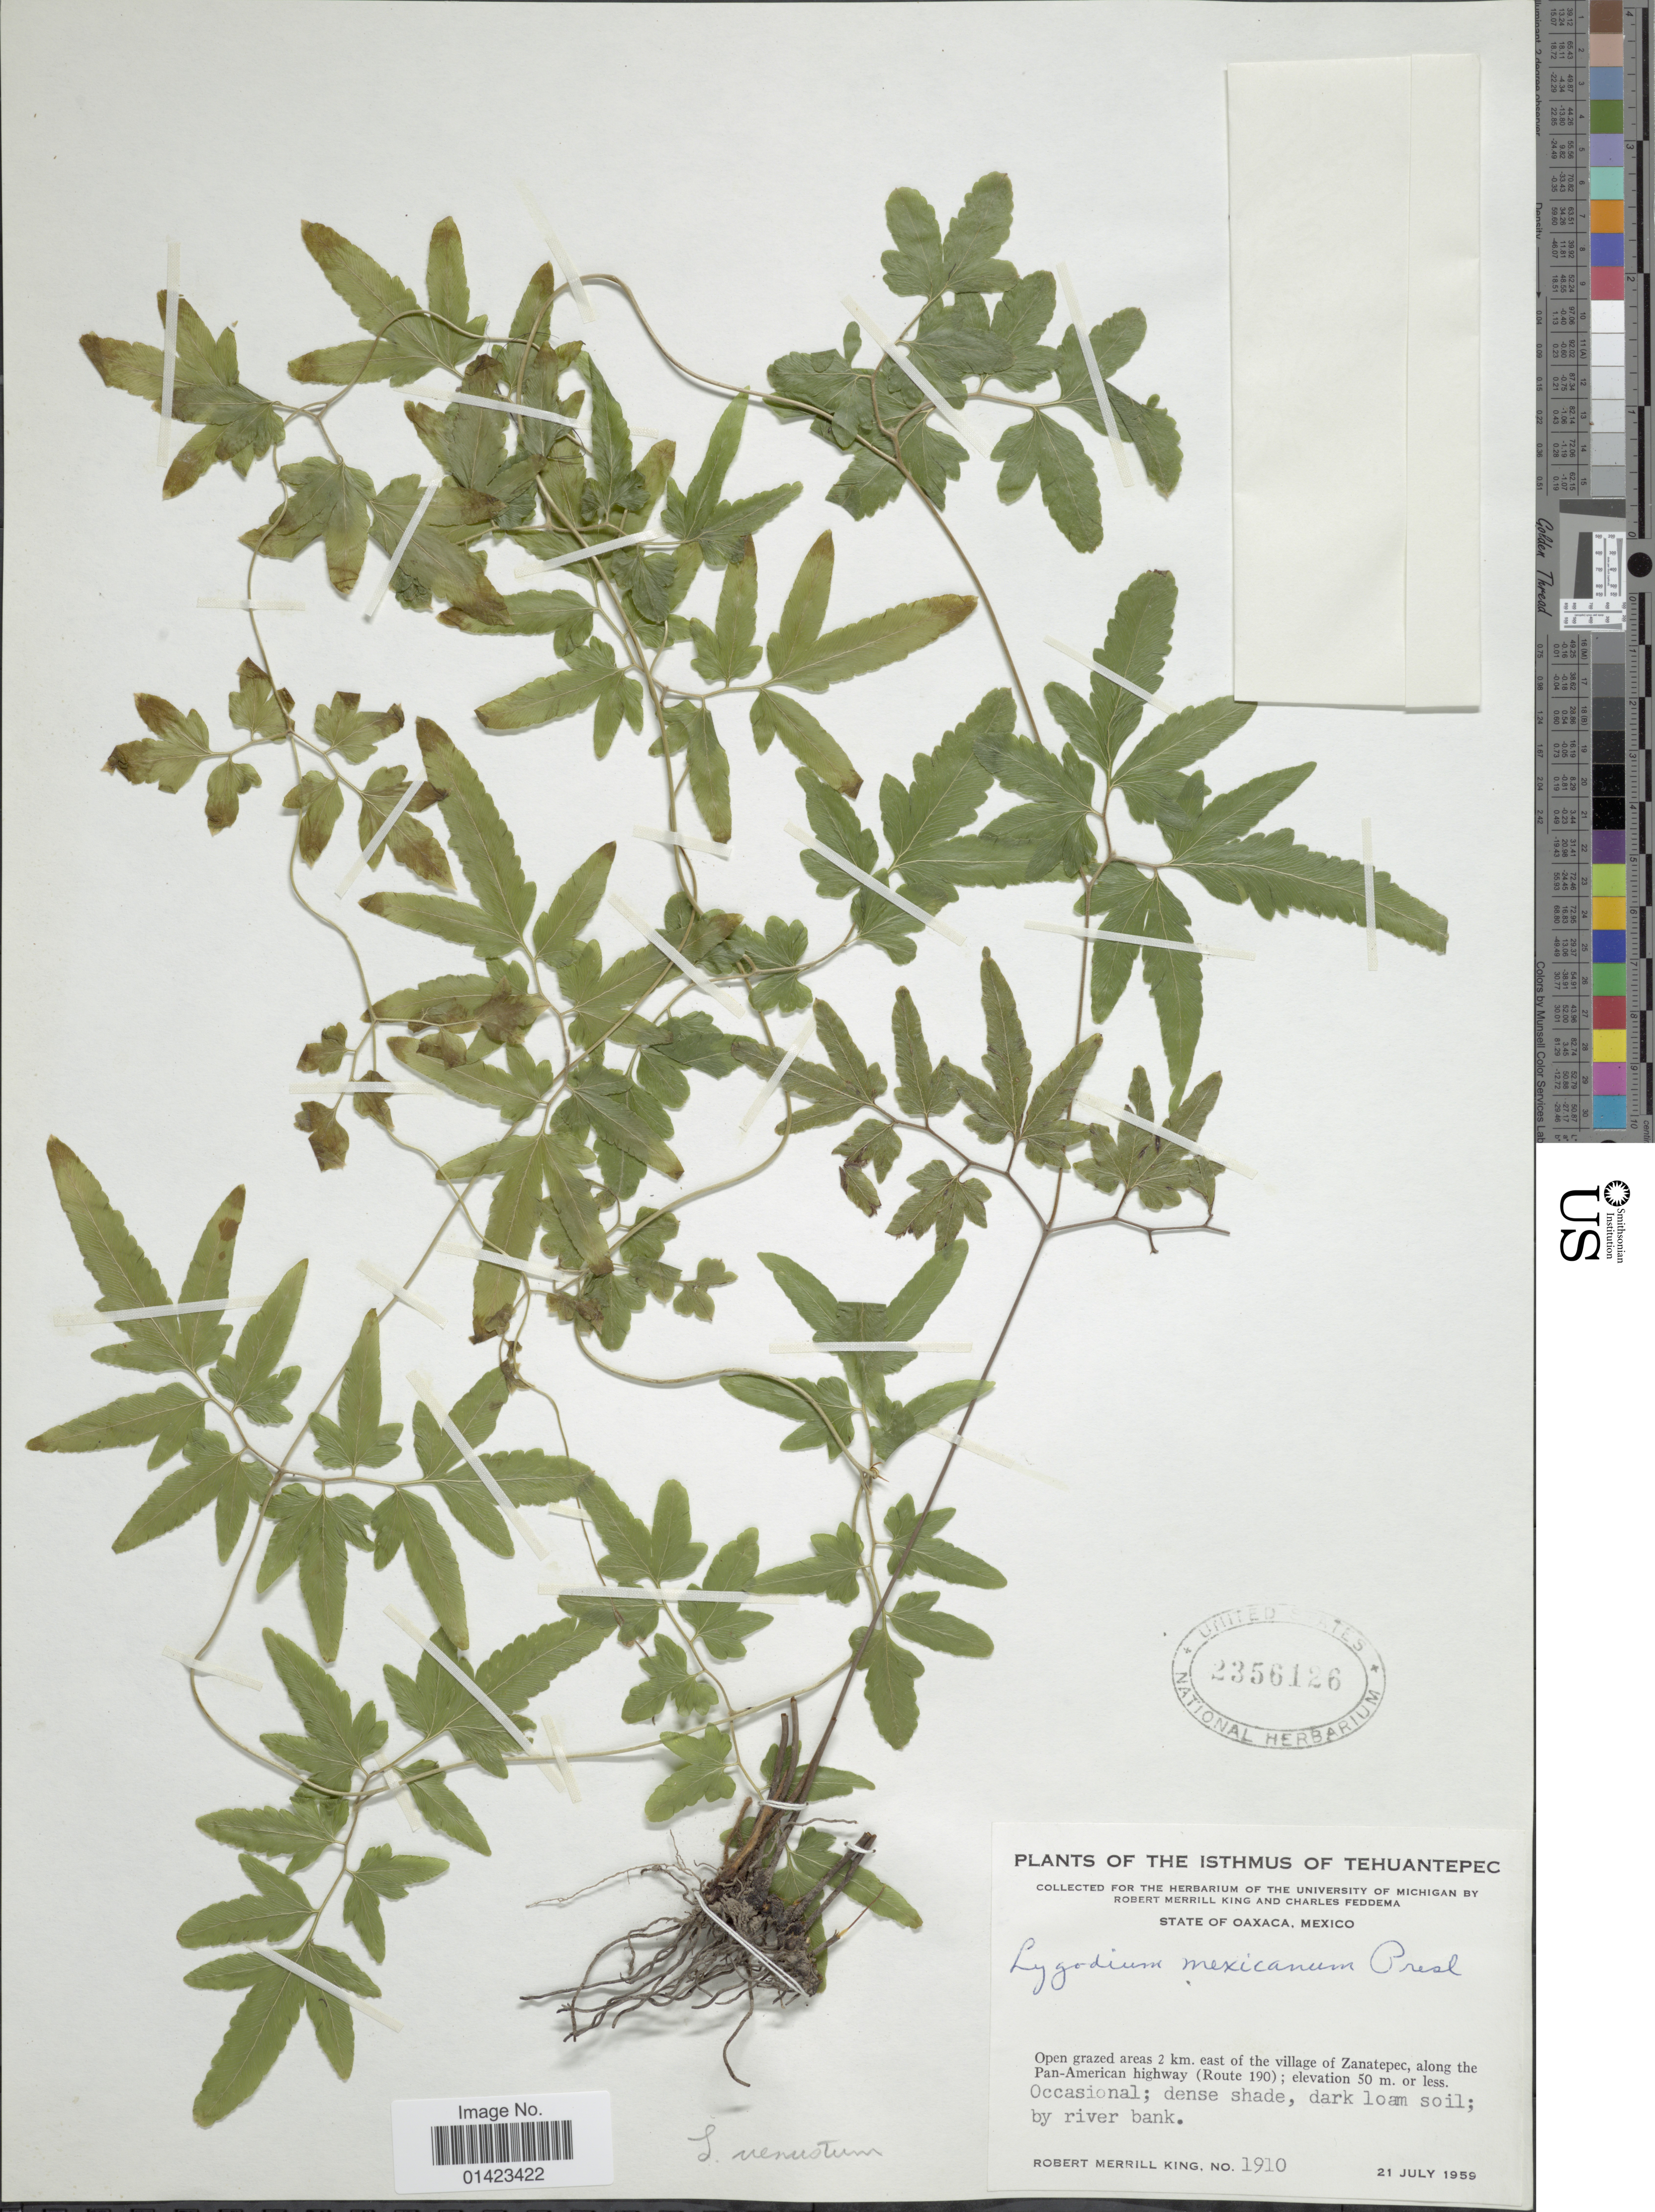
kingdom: Plantae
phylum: Tracheophyta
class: Polypodiopsida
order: Schizaeales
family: Lygodiaceae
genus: Lygodium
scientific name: Lygodium venustum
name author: Sw.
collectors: R. M. King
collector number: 1910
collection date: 1959-07-21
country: Mexico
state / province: Oaxaca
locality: Plants of the Istmus of Tehuantepec. State of Oaxaca, open grazed area 2km east of the village of Zanatepec, along the Pan-American highway(Route 190)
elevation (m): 50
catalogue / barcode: US 2356126